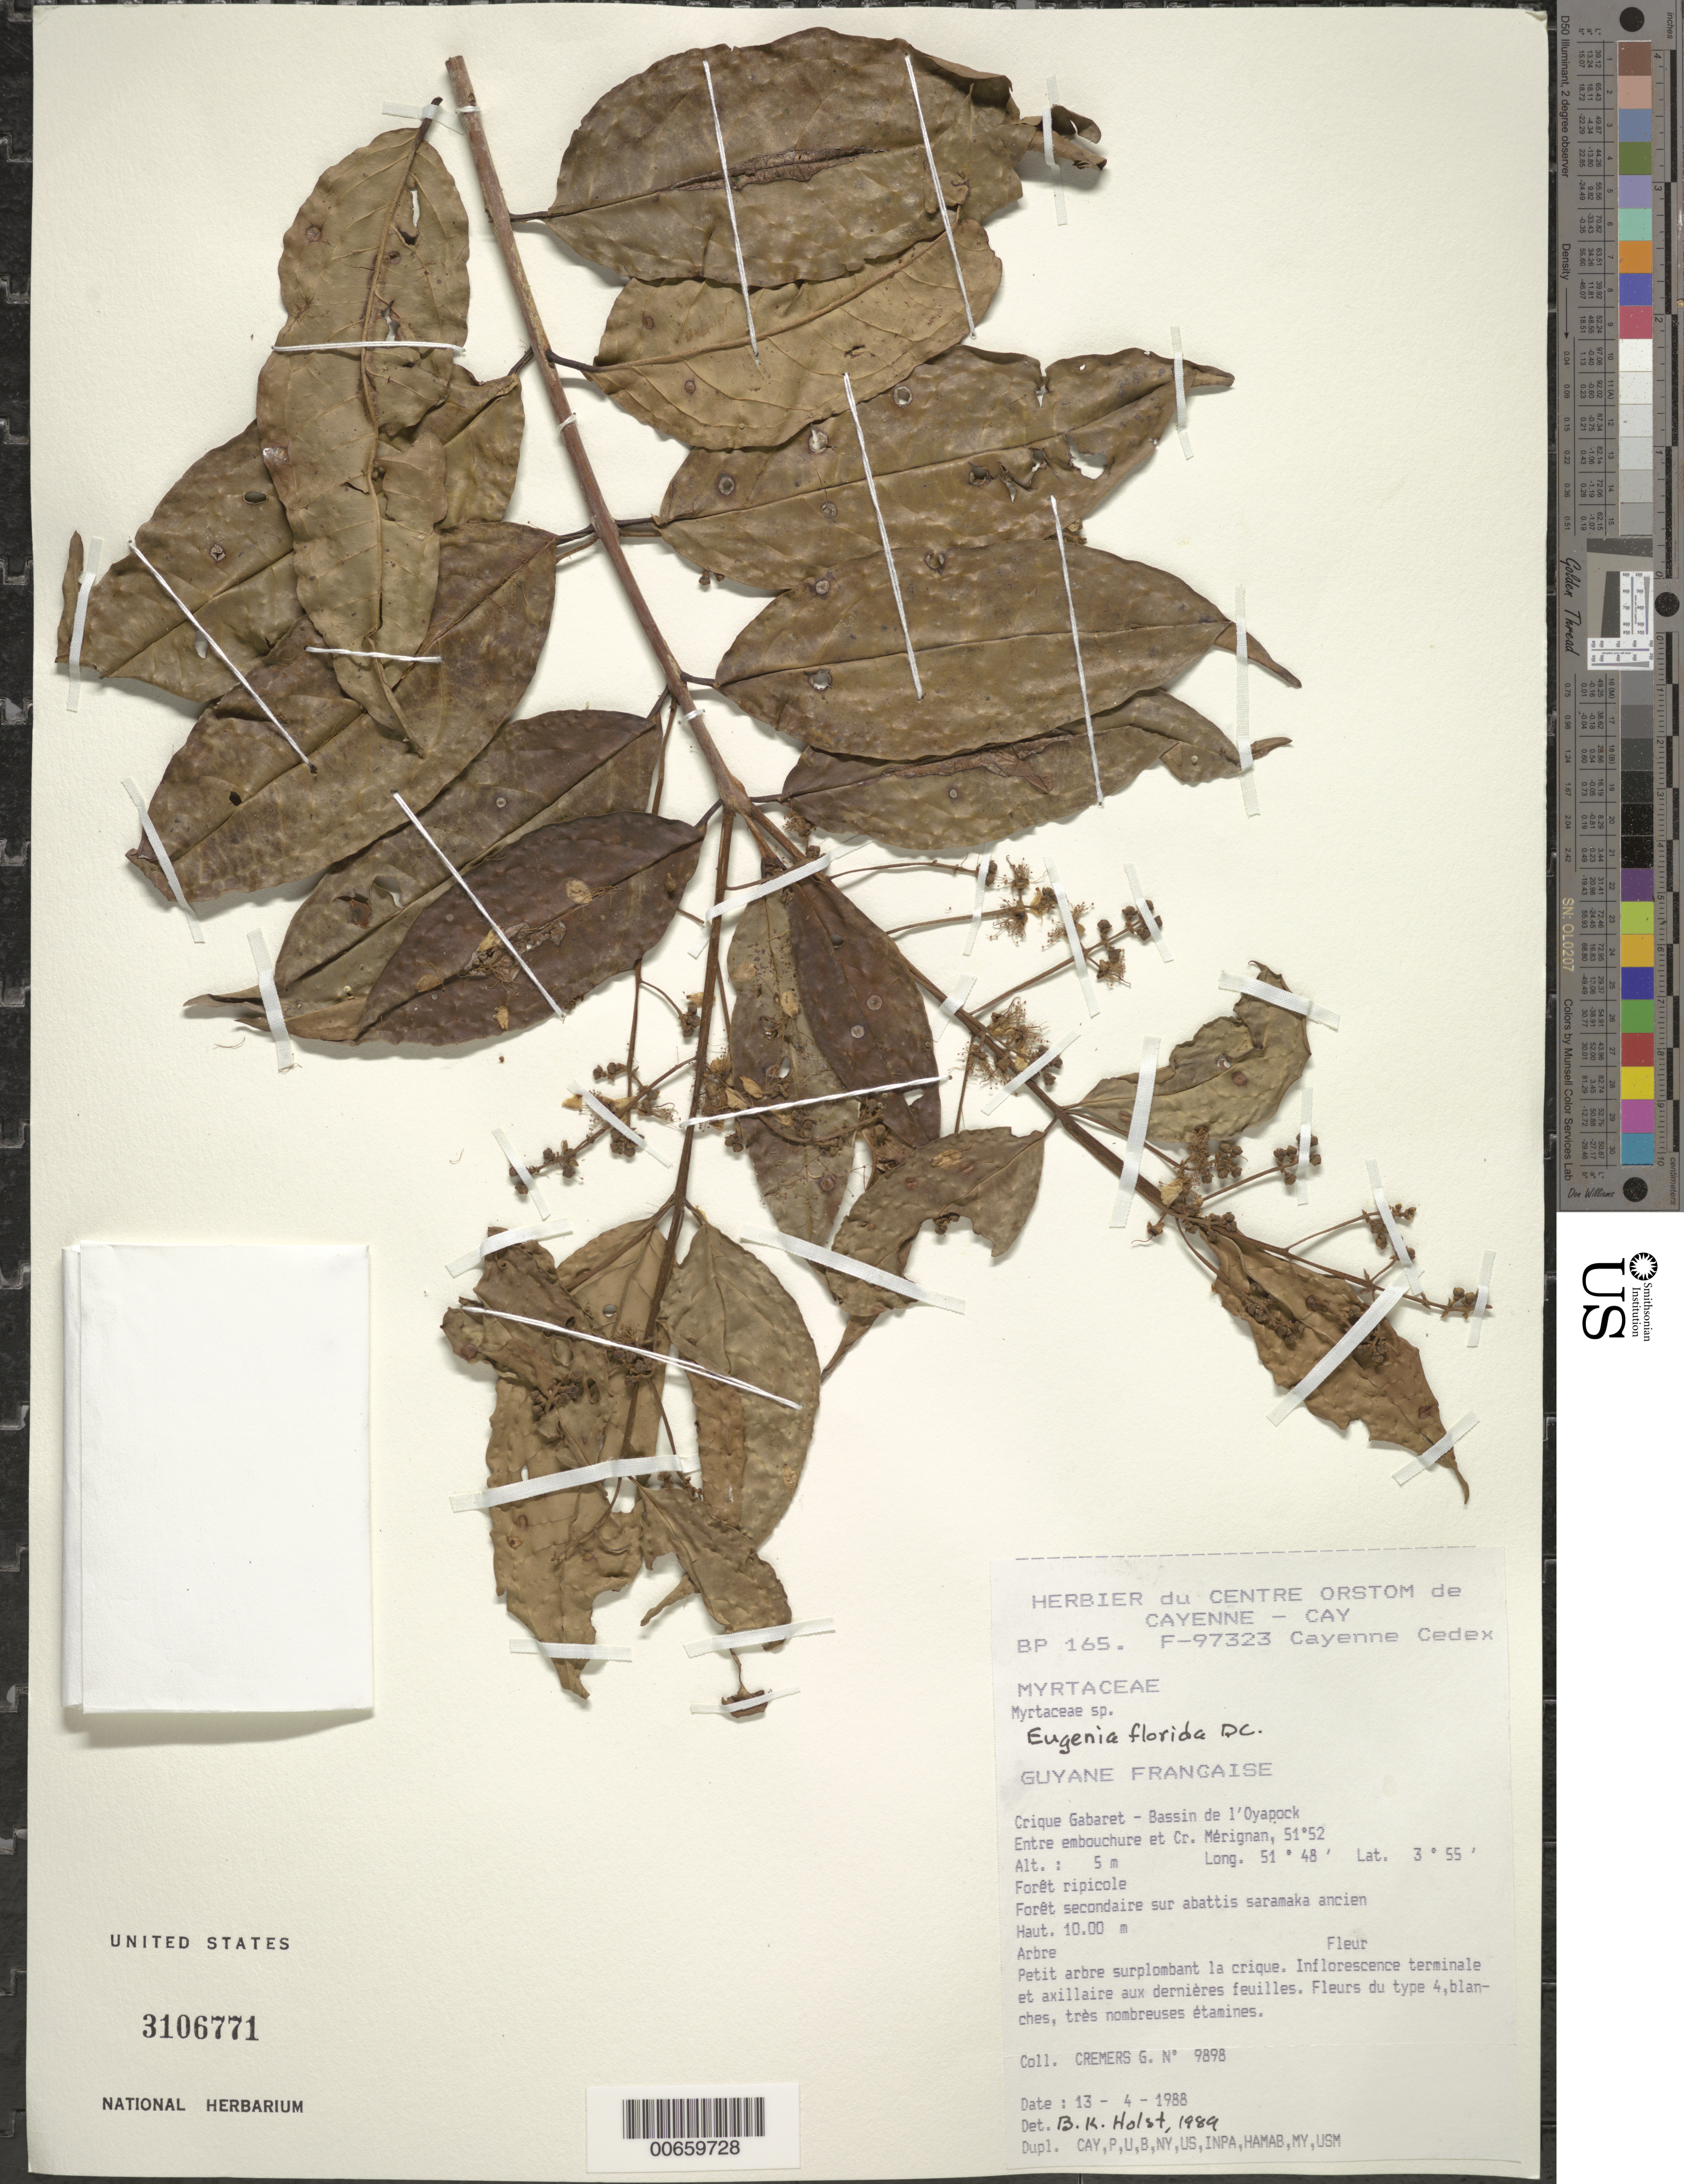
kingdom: Plantae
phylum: Tracheophyta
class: Magnoliopsida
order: Myrtales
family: Myrtaceae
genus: Eugenia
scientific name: Eugenia florida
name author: DC.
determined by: Holst, Bruce K.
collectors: G. Cremers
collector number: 9898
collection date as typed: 13-Apr-88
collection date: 1988-04-13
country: French Guiana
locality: Crique Gabaret, Bassin de l'Oyapock, entre embouchure et Cr. Mérignan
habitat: Forêt ripicole secondaire sur abattis saramaka ancien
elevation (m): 5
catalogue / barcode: US 3106771